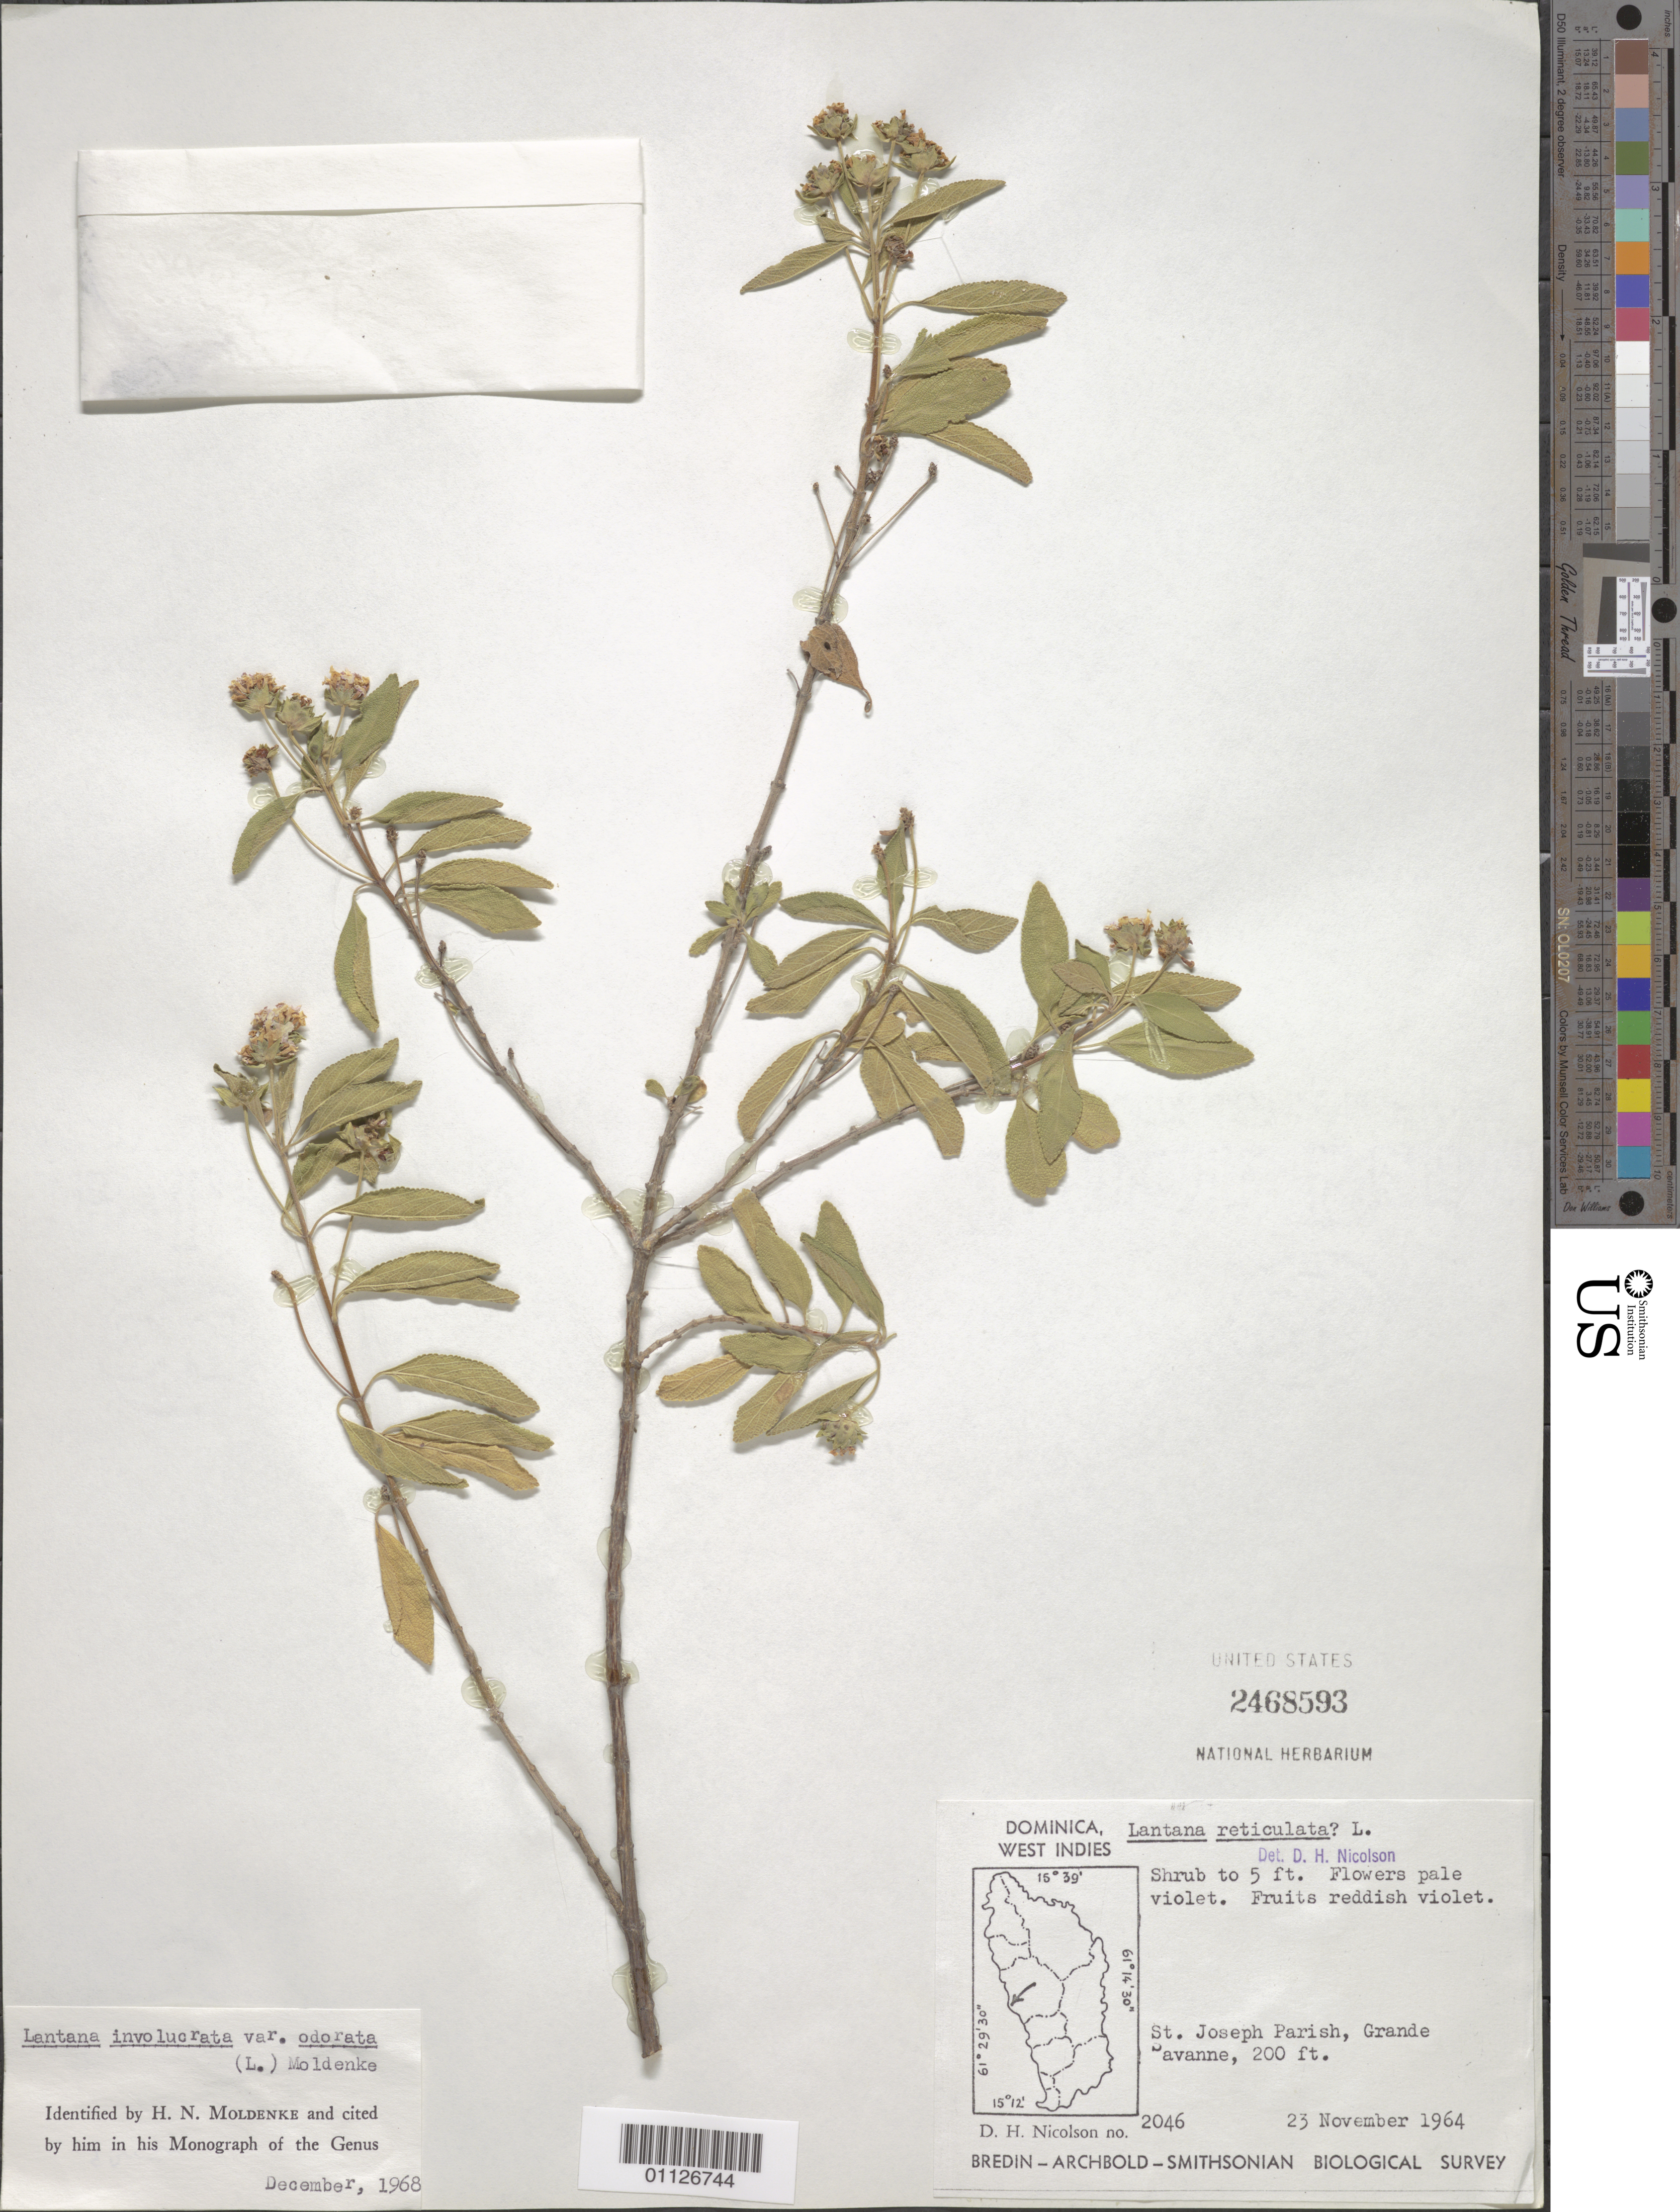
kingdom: Plantae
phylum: Tracheophyta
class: Magnoliopsida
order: Lamiales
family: Verbenaceae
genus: Lantana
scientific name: Lantana involucrata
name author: L.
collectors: D. H. Nicolson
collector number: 2046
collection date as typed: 23 Nov 1964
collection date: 1964-11-23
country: Dominica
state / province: St. Joseph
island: Dominica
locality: Grande Savanne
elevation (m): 61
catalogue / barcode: US 2468593